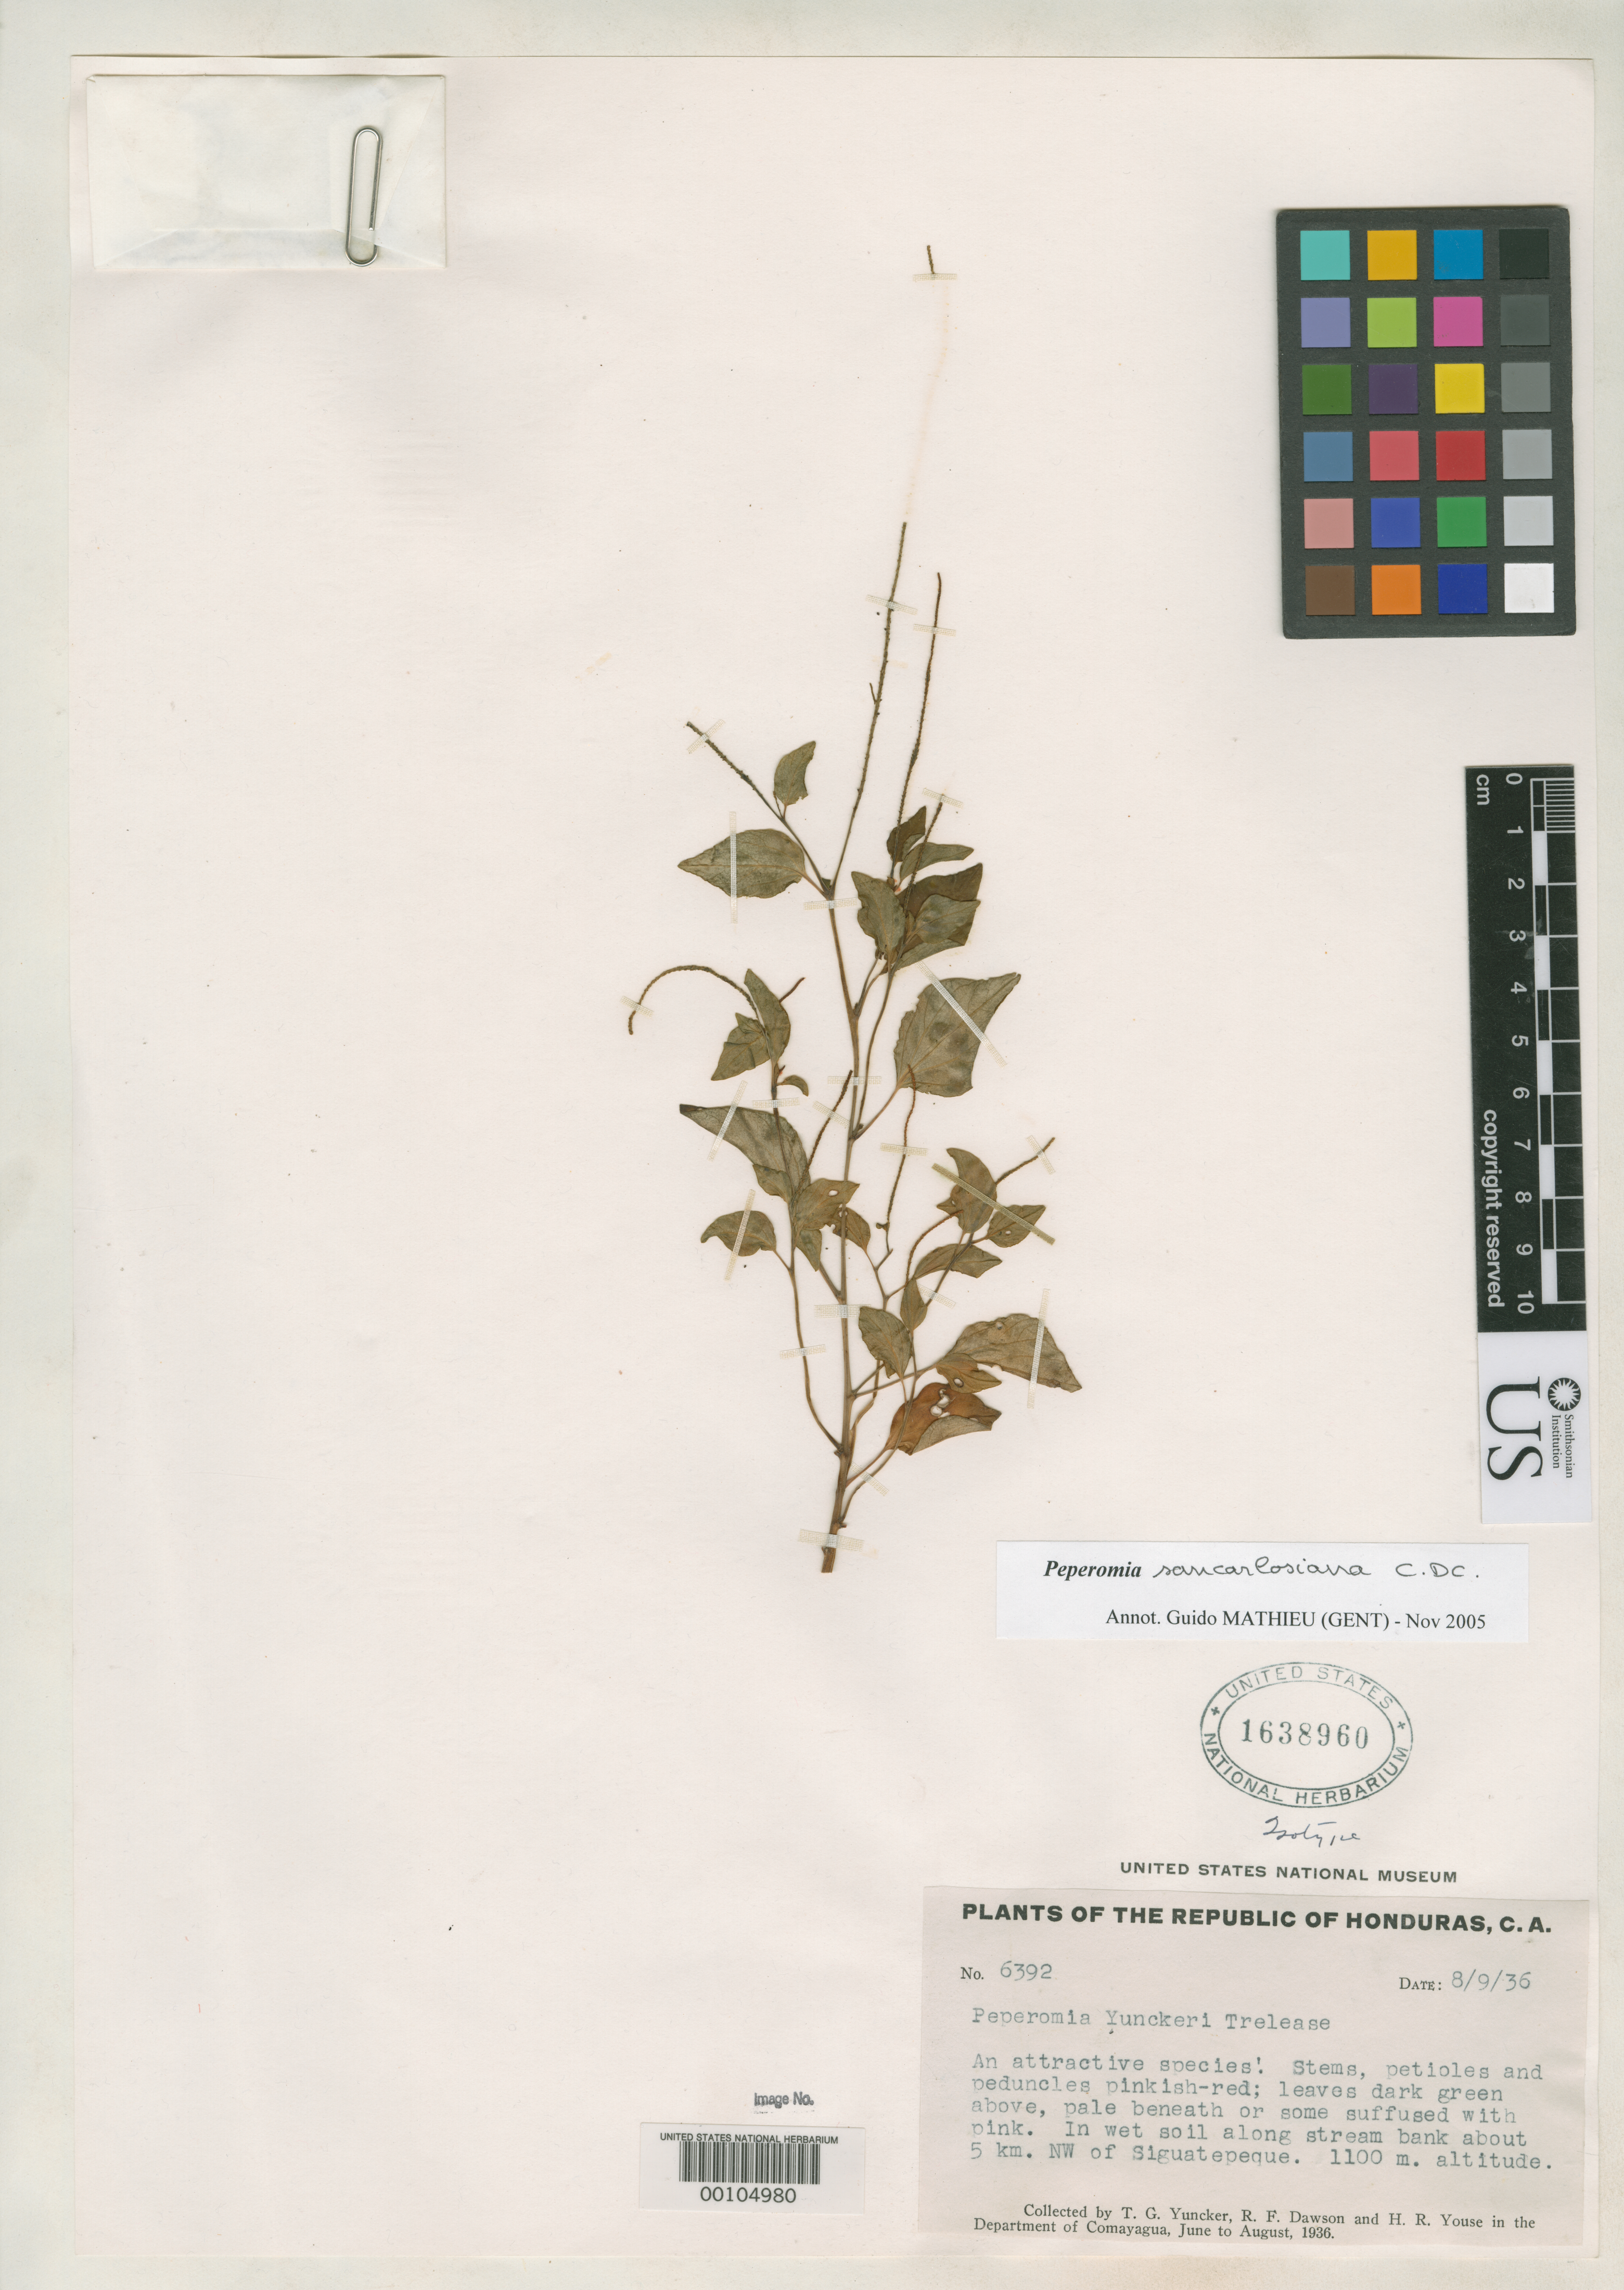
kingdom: Plantae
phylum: Tracheophyta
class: Magnoliopsida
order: Piperales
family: Piperaceae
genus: Peperomia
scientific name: Peperomia yunckeri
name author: Trel.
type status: Isotype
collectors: T. G. Yuncker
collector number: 6392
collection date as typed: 09 Aug 1936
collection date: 1936-08-09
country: Honduras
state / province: Comayagua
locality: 5 km. NW of Siguatepeque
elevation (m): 1100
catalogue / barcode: US 1638960